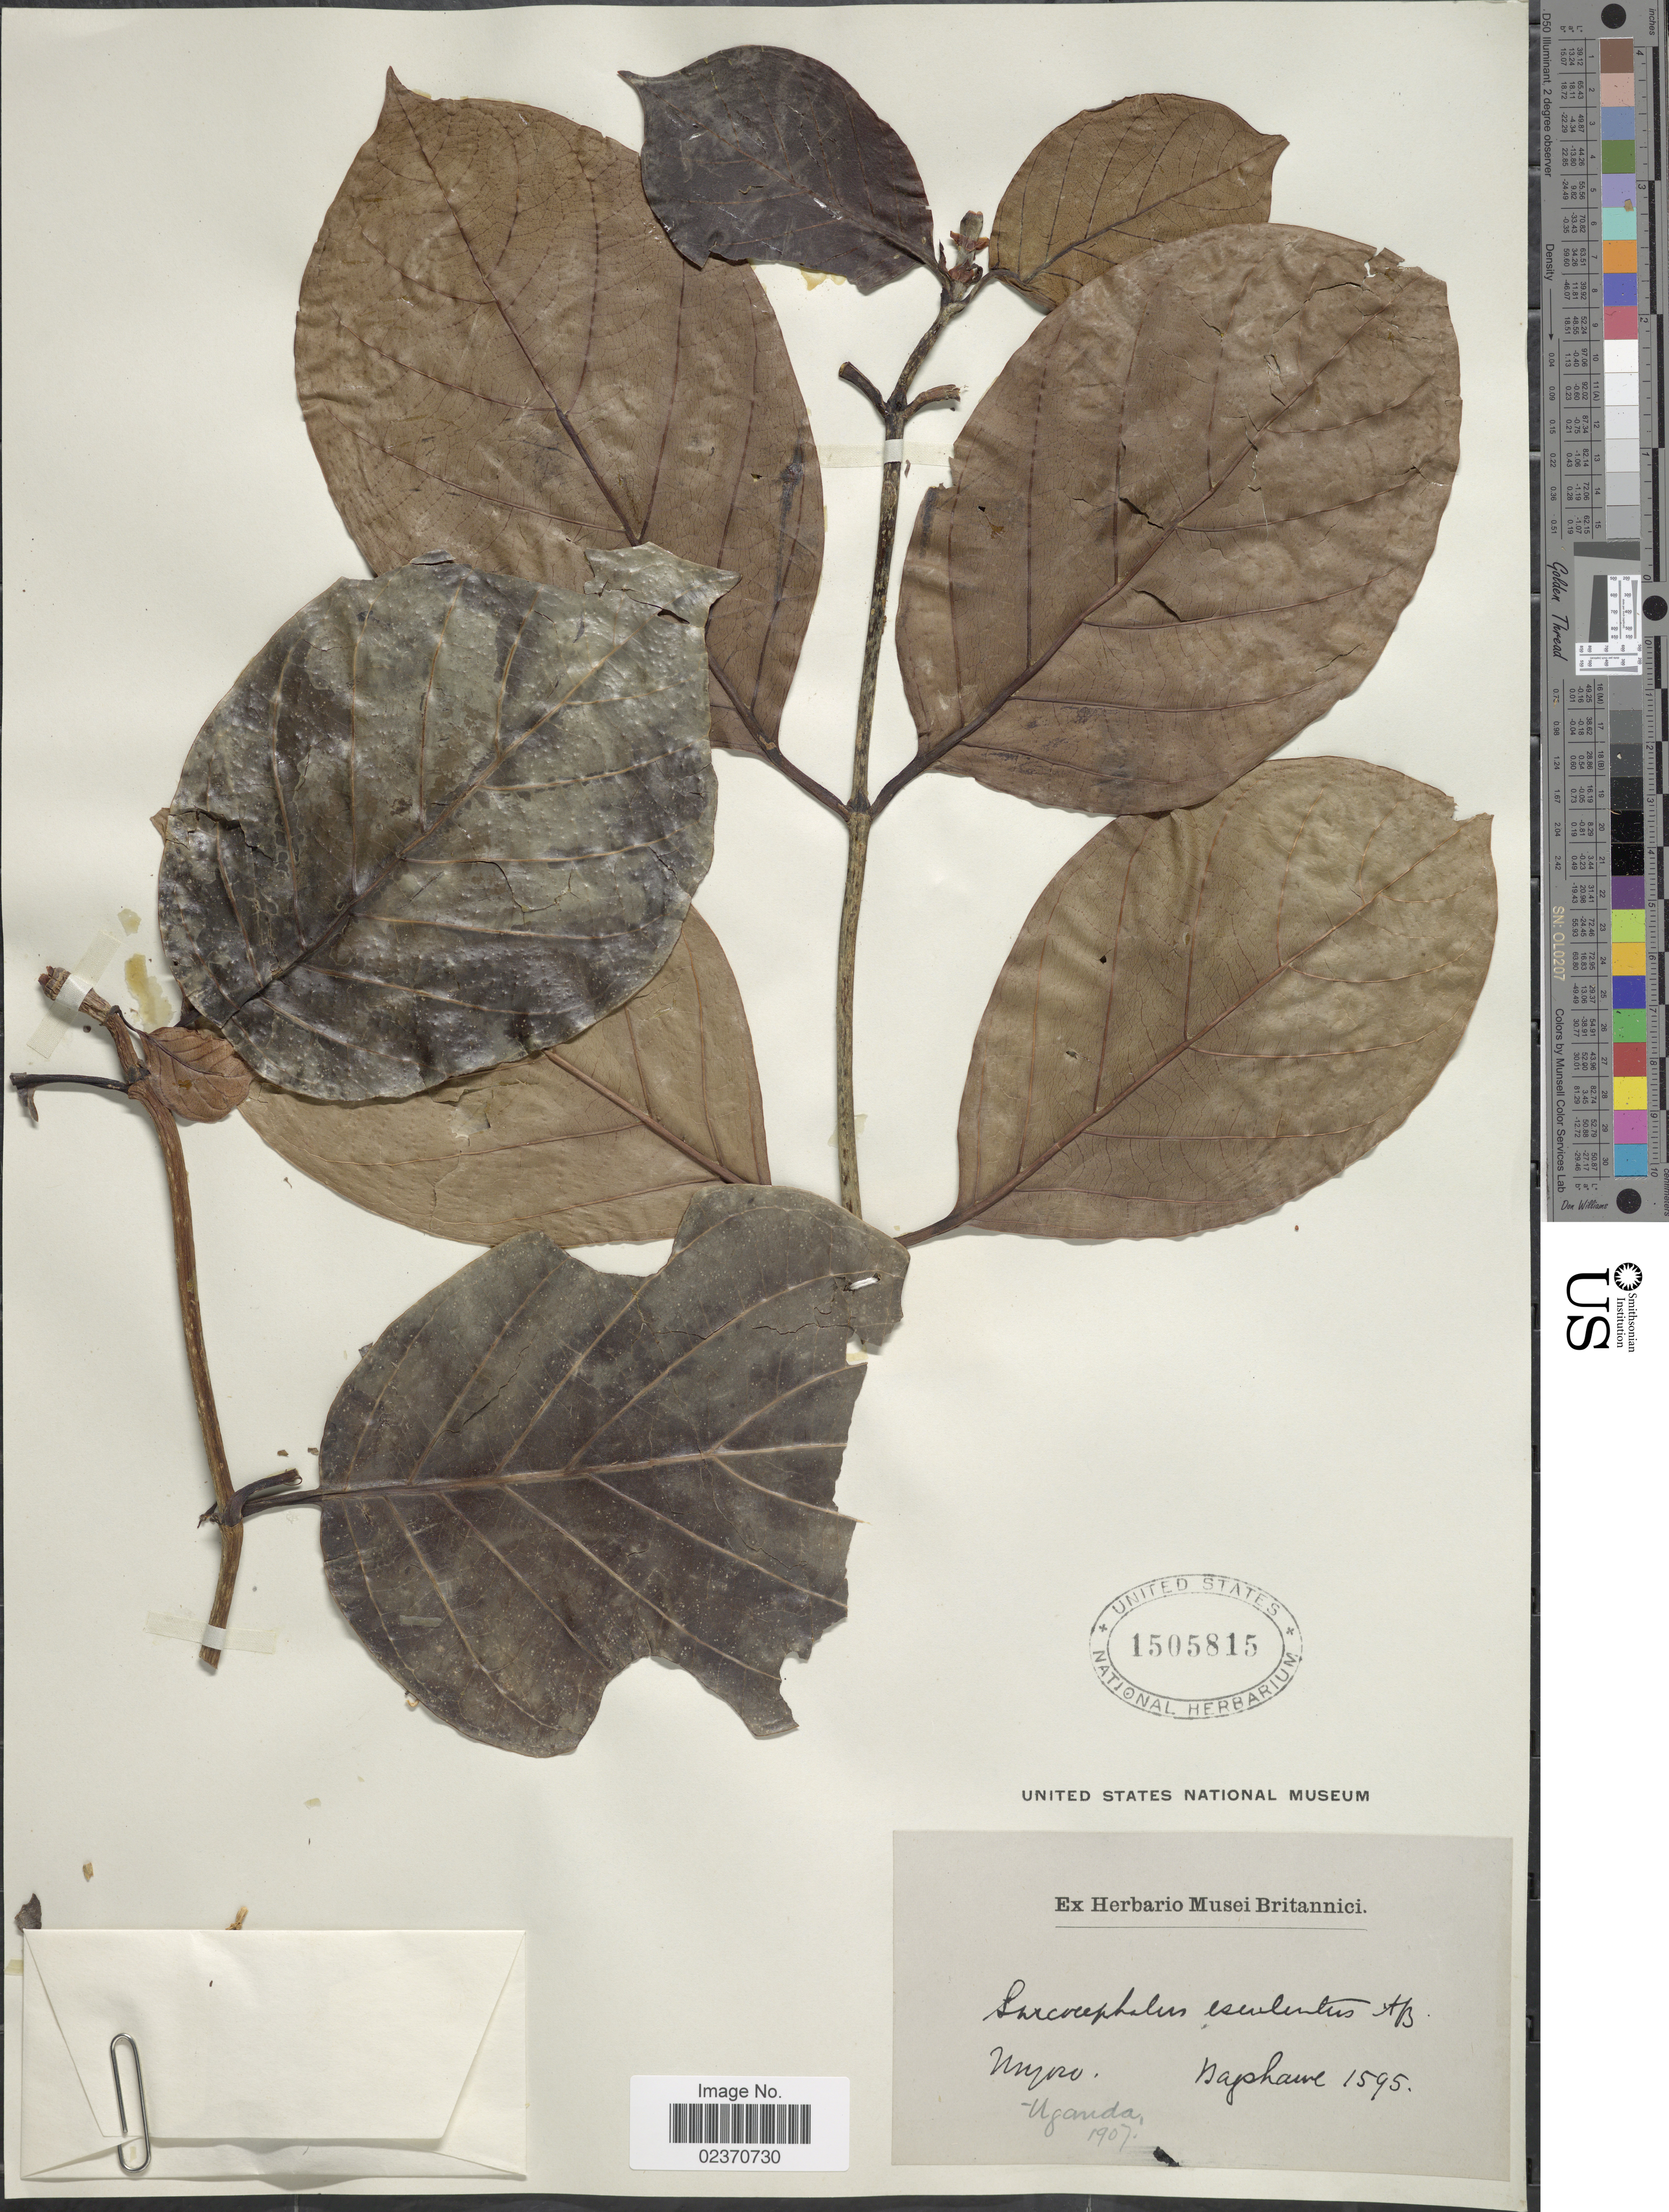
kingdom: Plantae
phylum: Tracheophyta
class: Magnoliopsida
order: Gentianales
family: Rubiaceae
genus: Nauclea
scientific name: Nauclea esculenta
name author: (Afzel. ex Sabine) Merr.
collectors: Bagshawe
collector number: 1595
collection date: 1907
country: Uganda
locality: Ngoro [interpreted]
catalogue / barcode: US 1505815